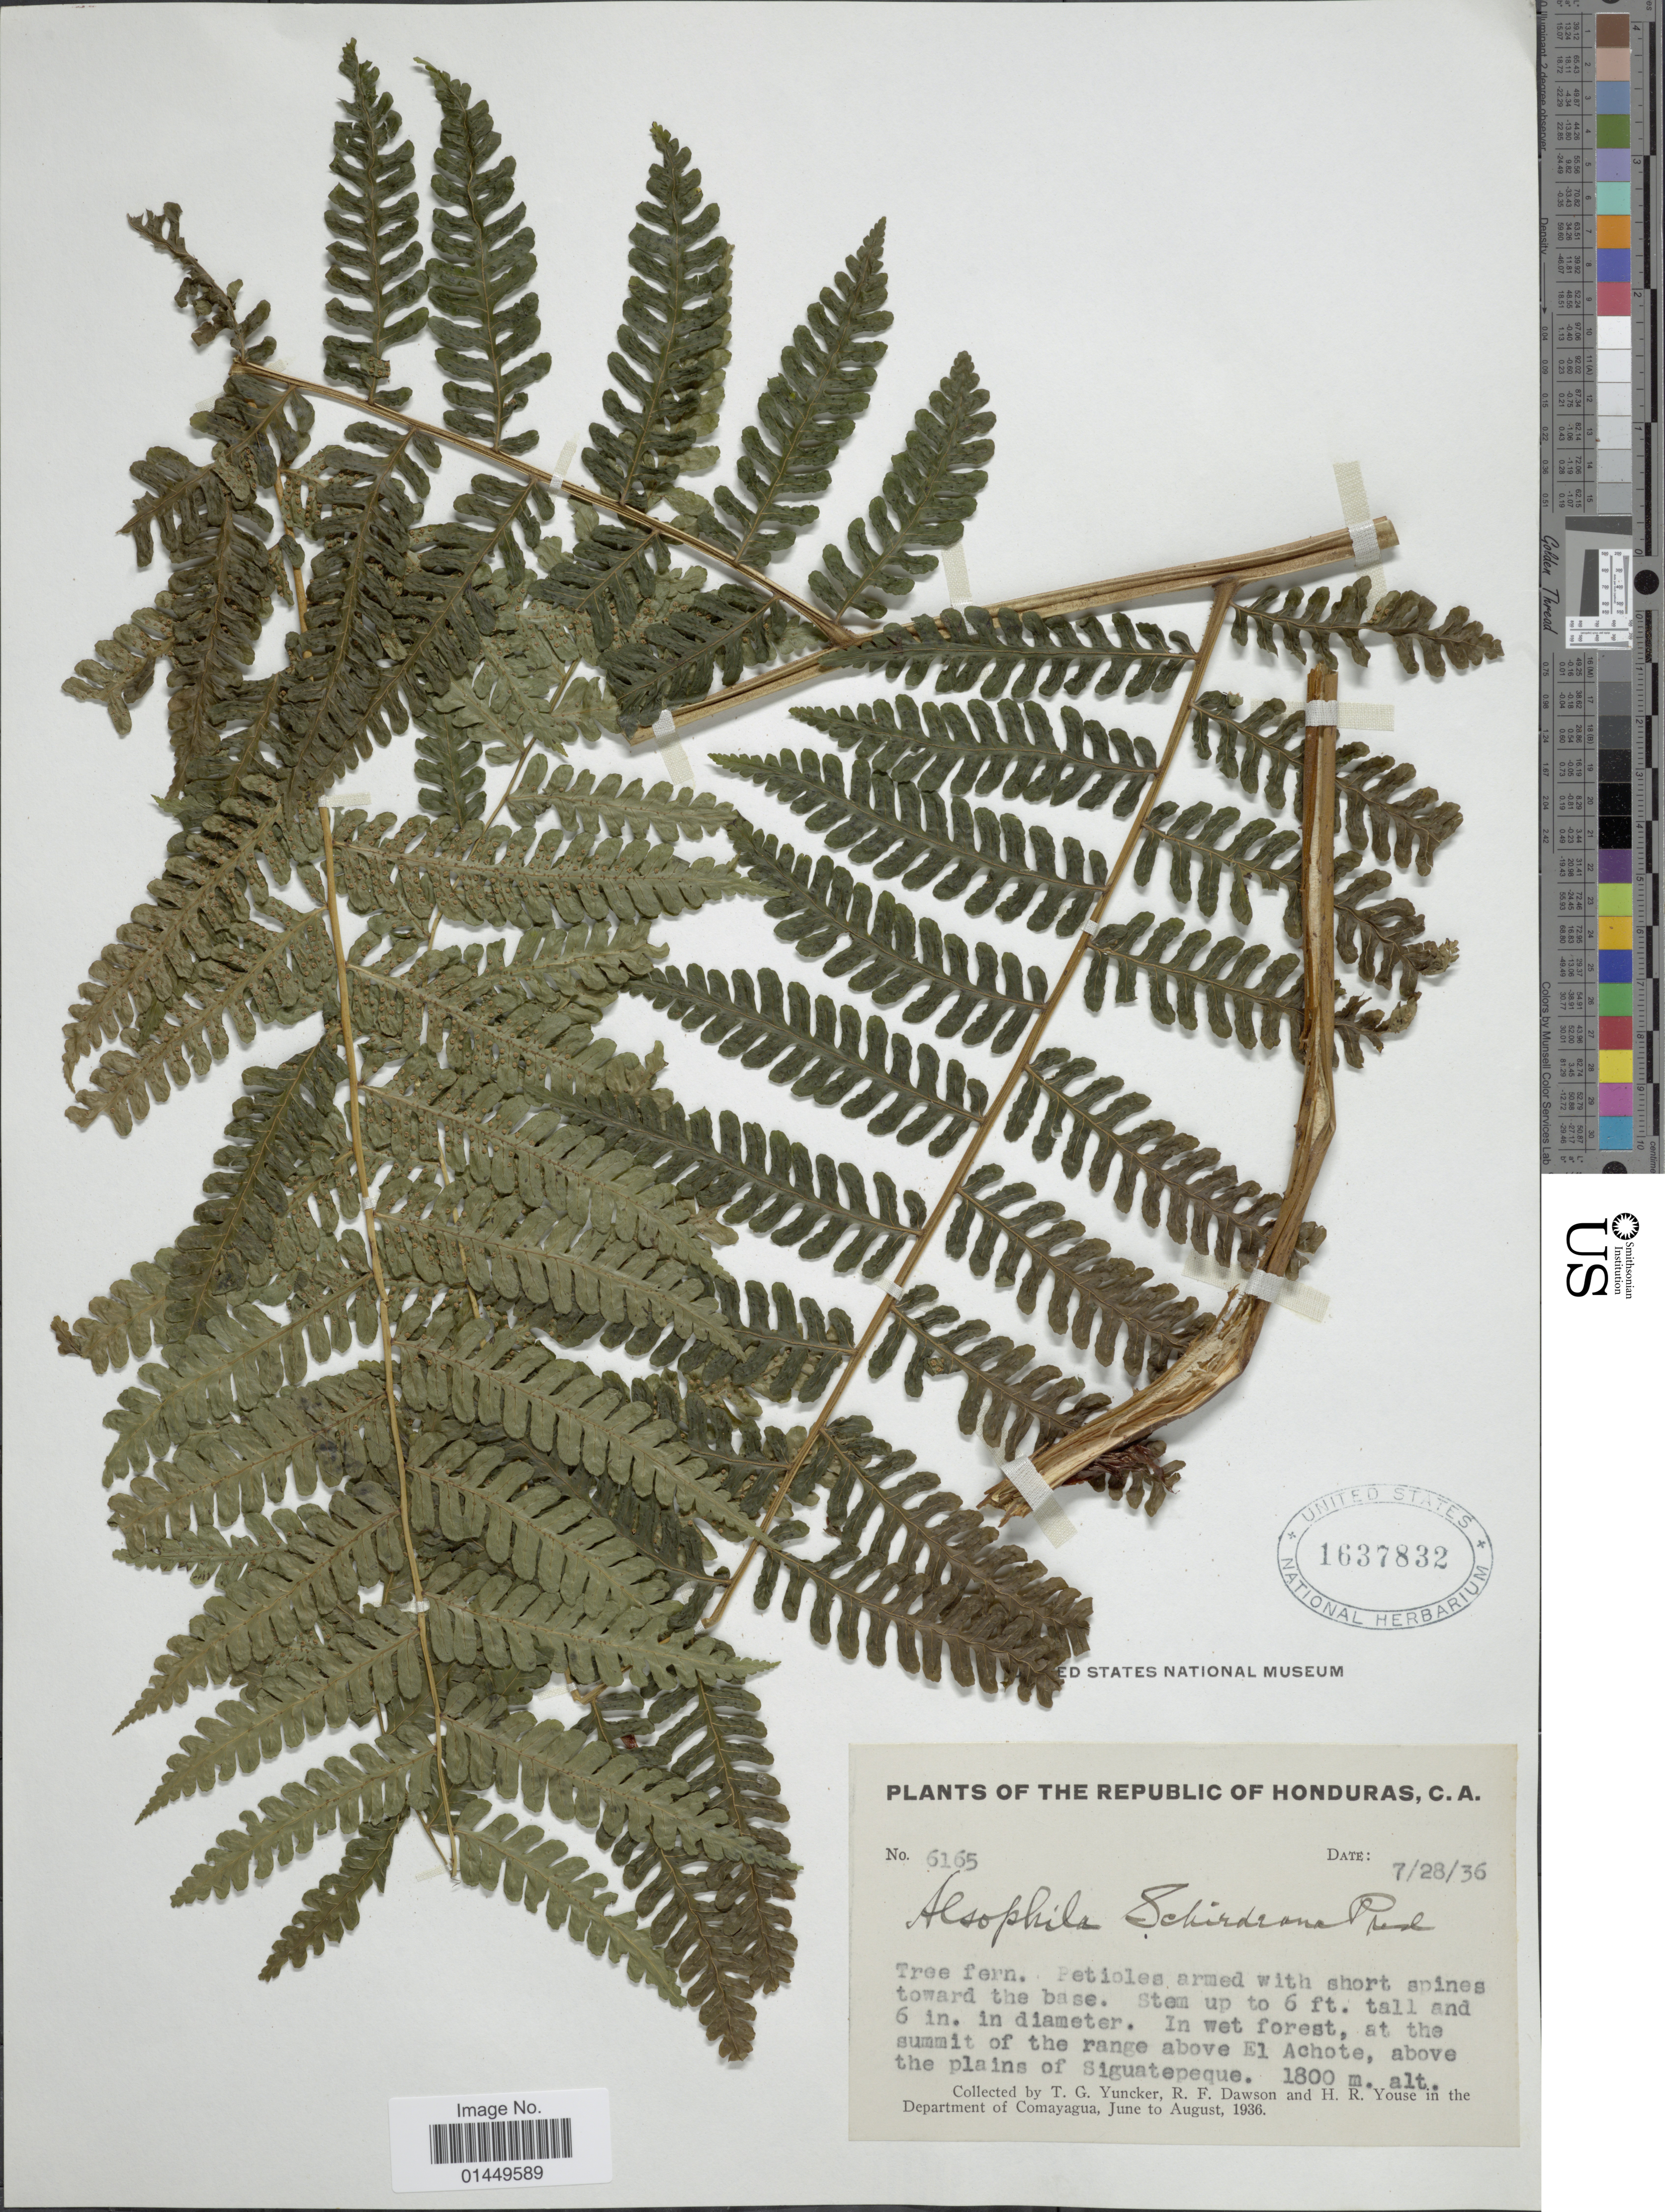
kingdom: Plantae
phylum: Tracheophyta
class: Polypodiopsida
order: Cyatheales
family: Cyatheaceae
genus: Cyathea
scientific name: Cyathea schiedeana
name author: (C. Presl) Domin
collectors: T. G. Yuncker, R. F. Dawson & H. Youse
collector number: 6165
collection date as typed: Transcribed d/m/y: 28/7/36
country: Honduras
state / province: Comayagua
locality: In the Department of Comayagua, In wet forest, at the summit of the range above El Achote, above the plains of Siguatepeque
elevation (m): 1800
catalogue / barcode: US 1637832